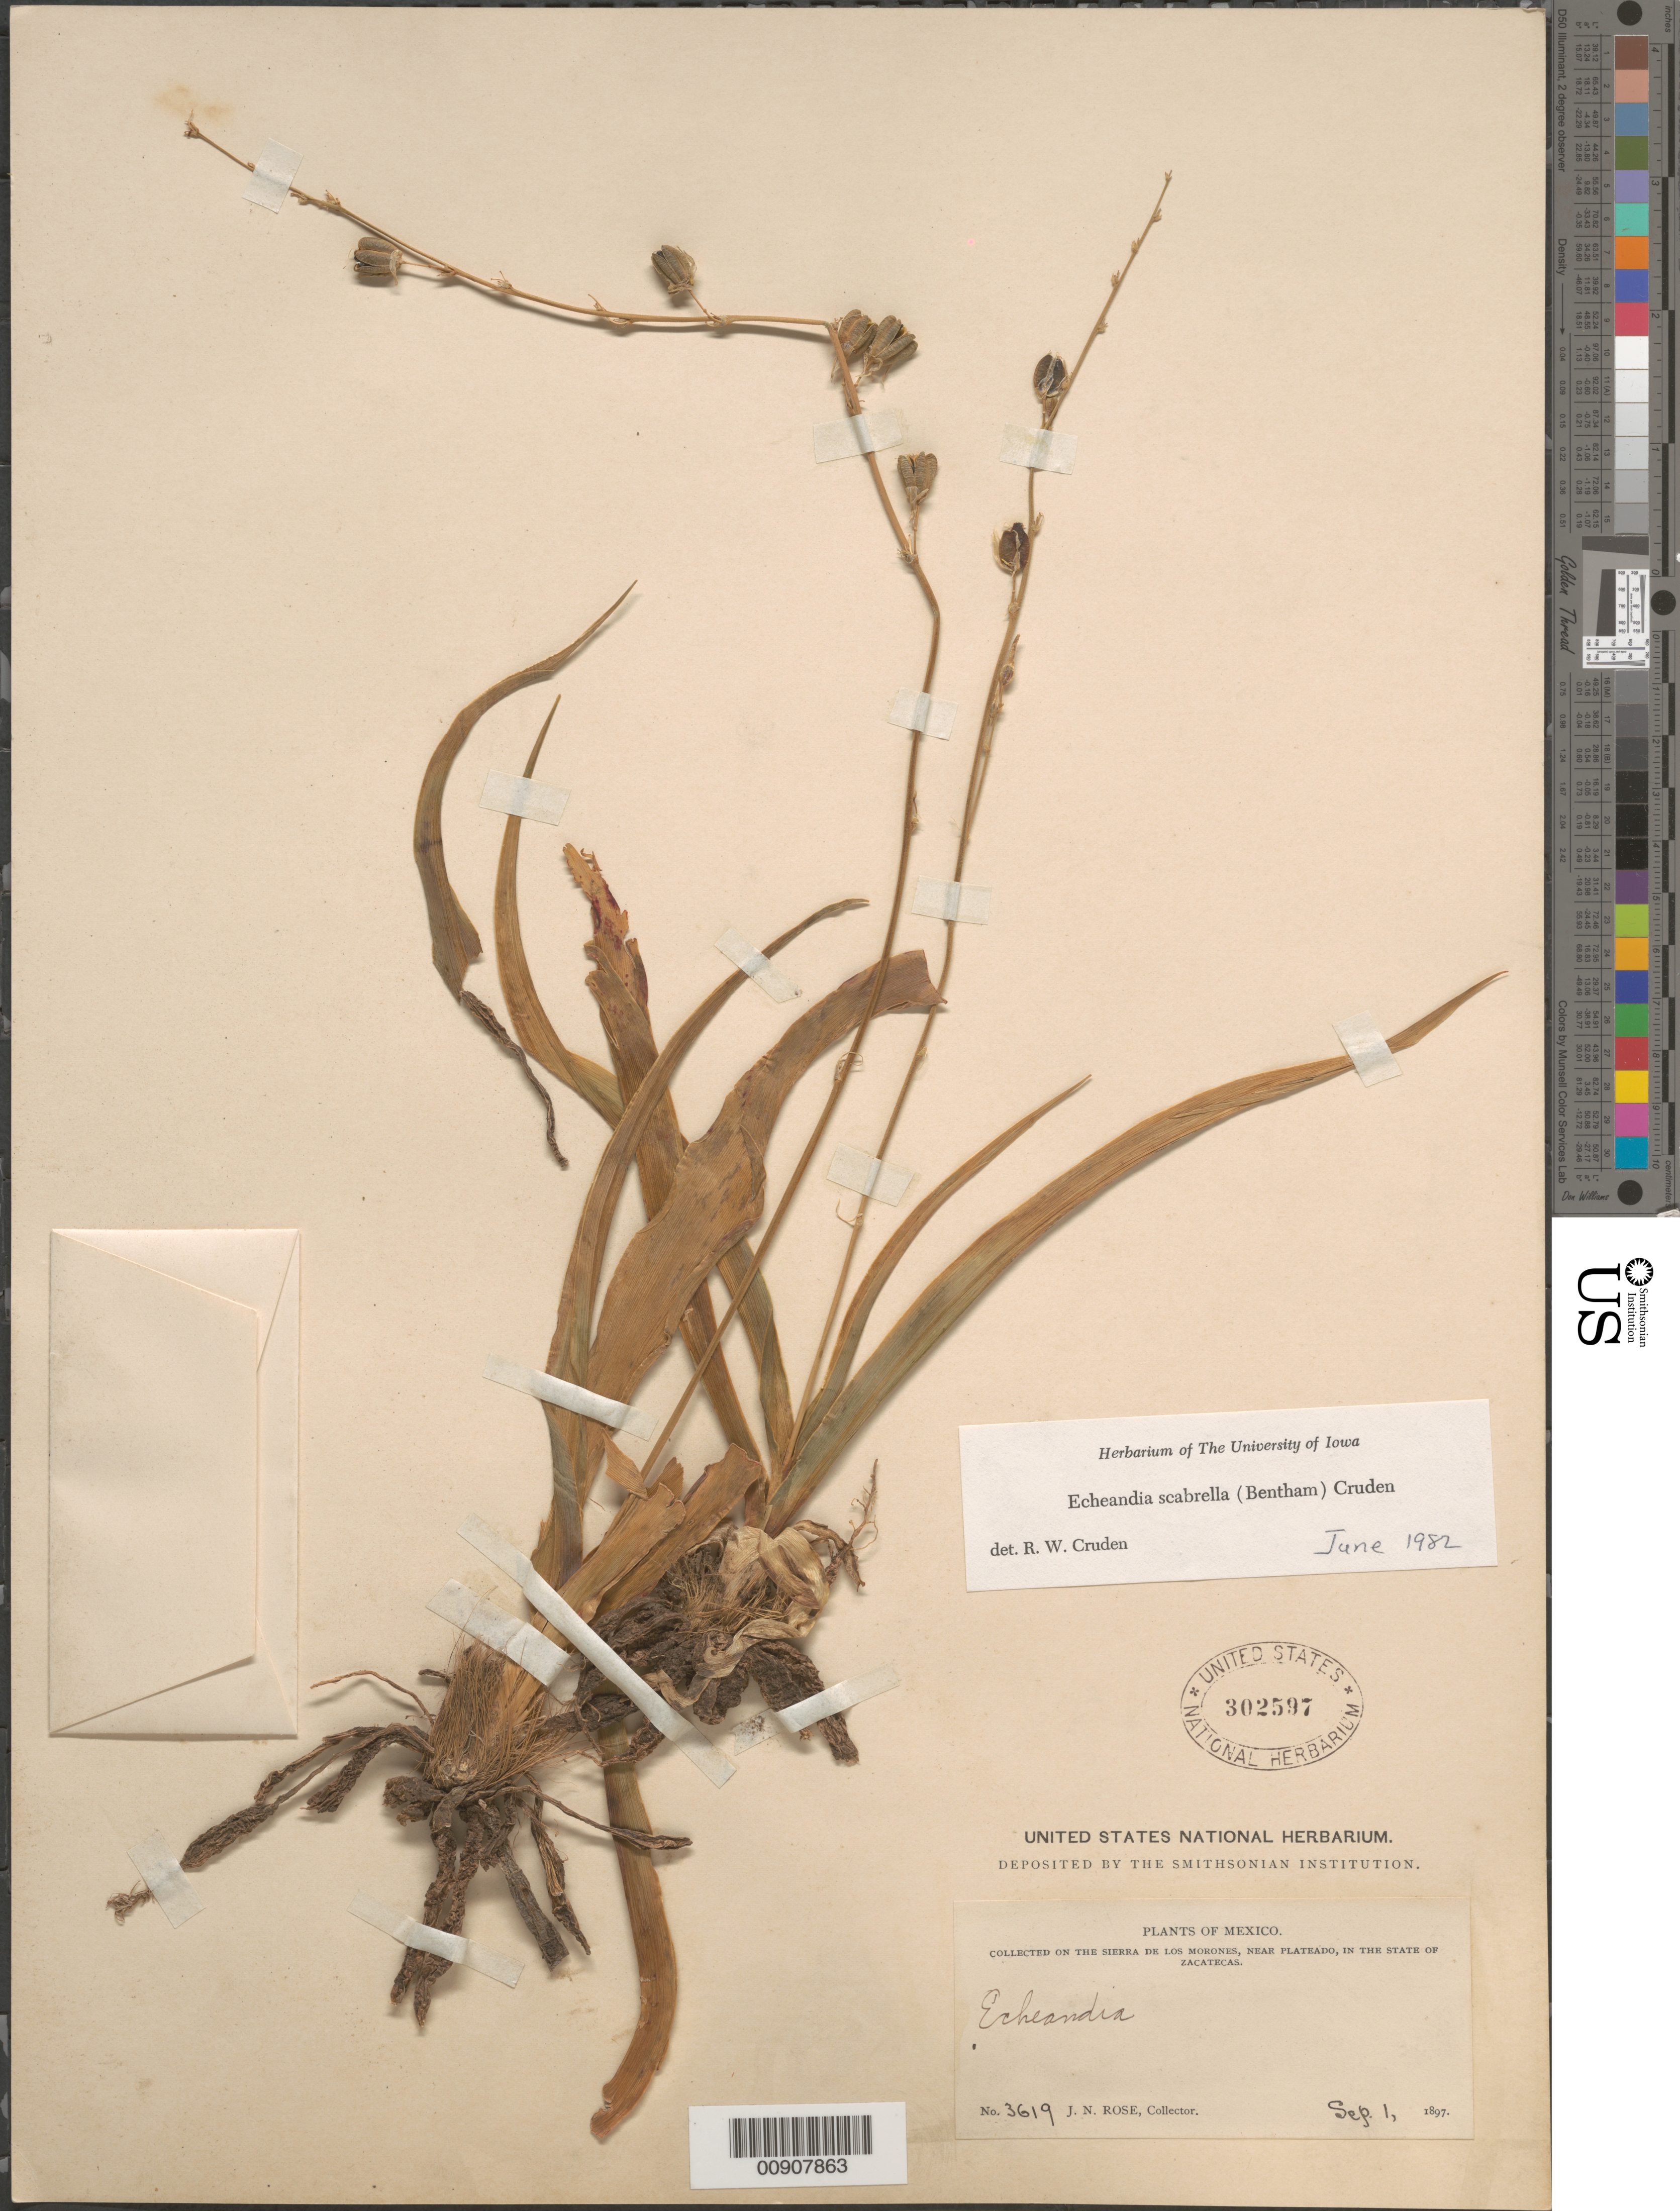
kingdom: Plantae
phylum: Tracheophyta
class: Liliopsida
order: Asparagales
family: Asparagaceae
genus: Echeandia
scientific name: Echeandia scabrella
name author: (Benth.) Cruden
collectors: J. N. Rose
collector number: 3619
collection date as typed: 01 Sep 1897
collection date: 1897-09-01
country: Mexico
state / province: Zacatecas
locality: Sierra de los Morones, near Plateado, in the State of Zacatecas.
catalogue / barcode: US 302597